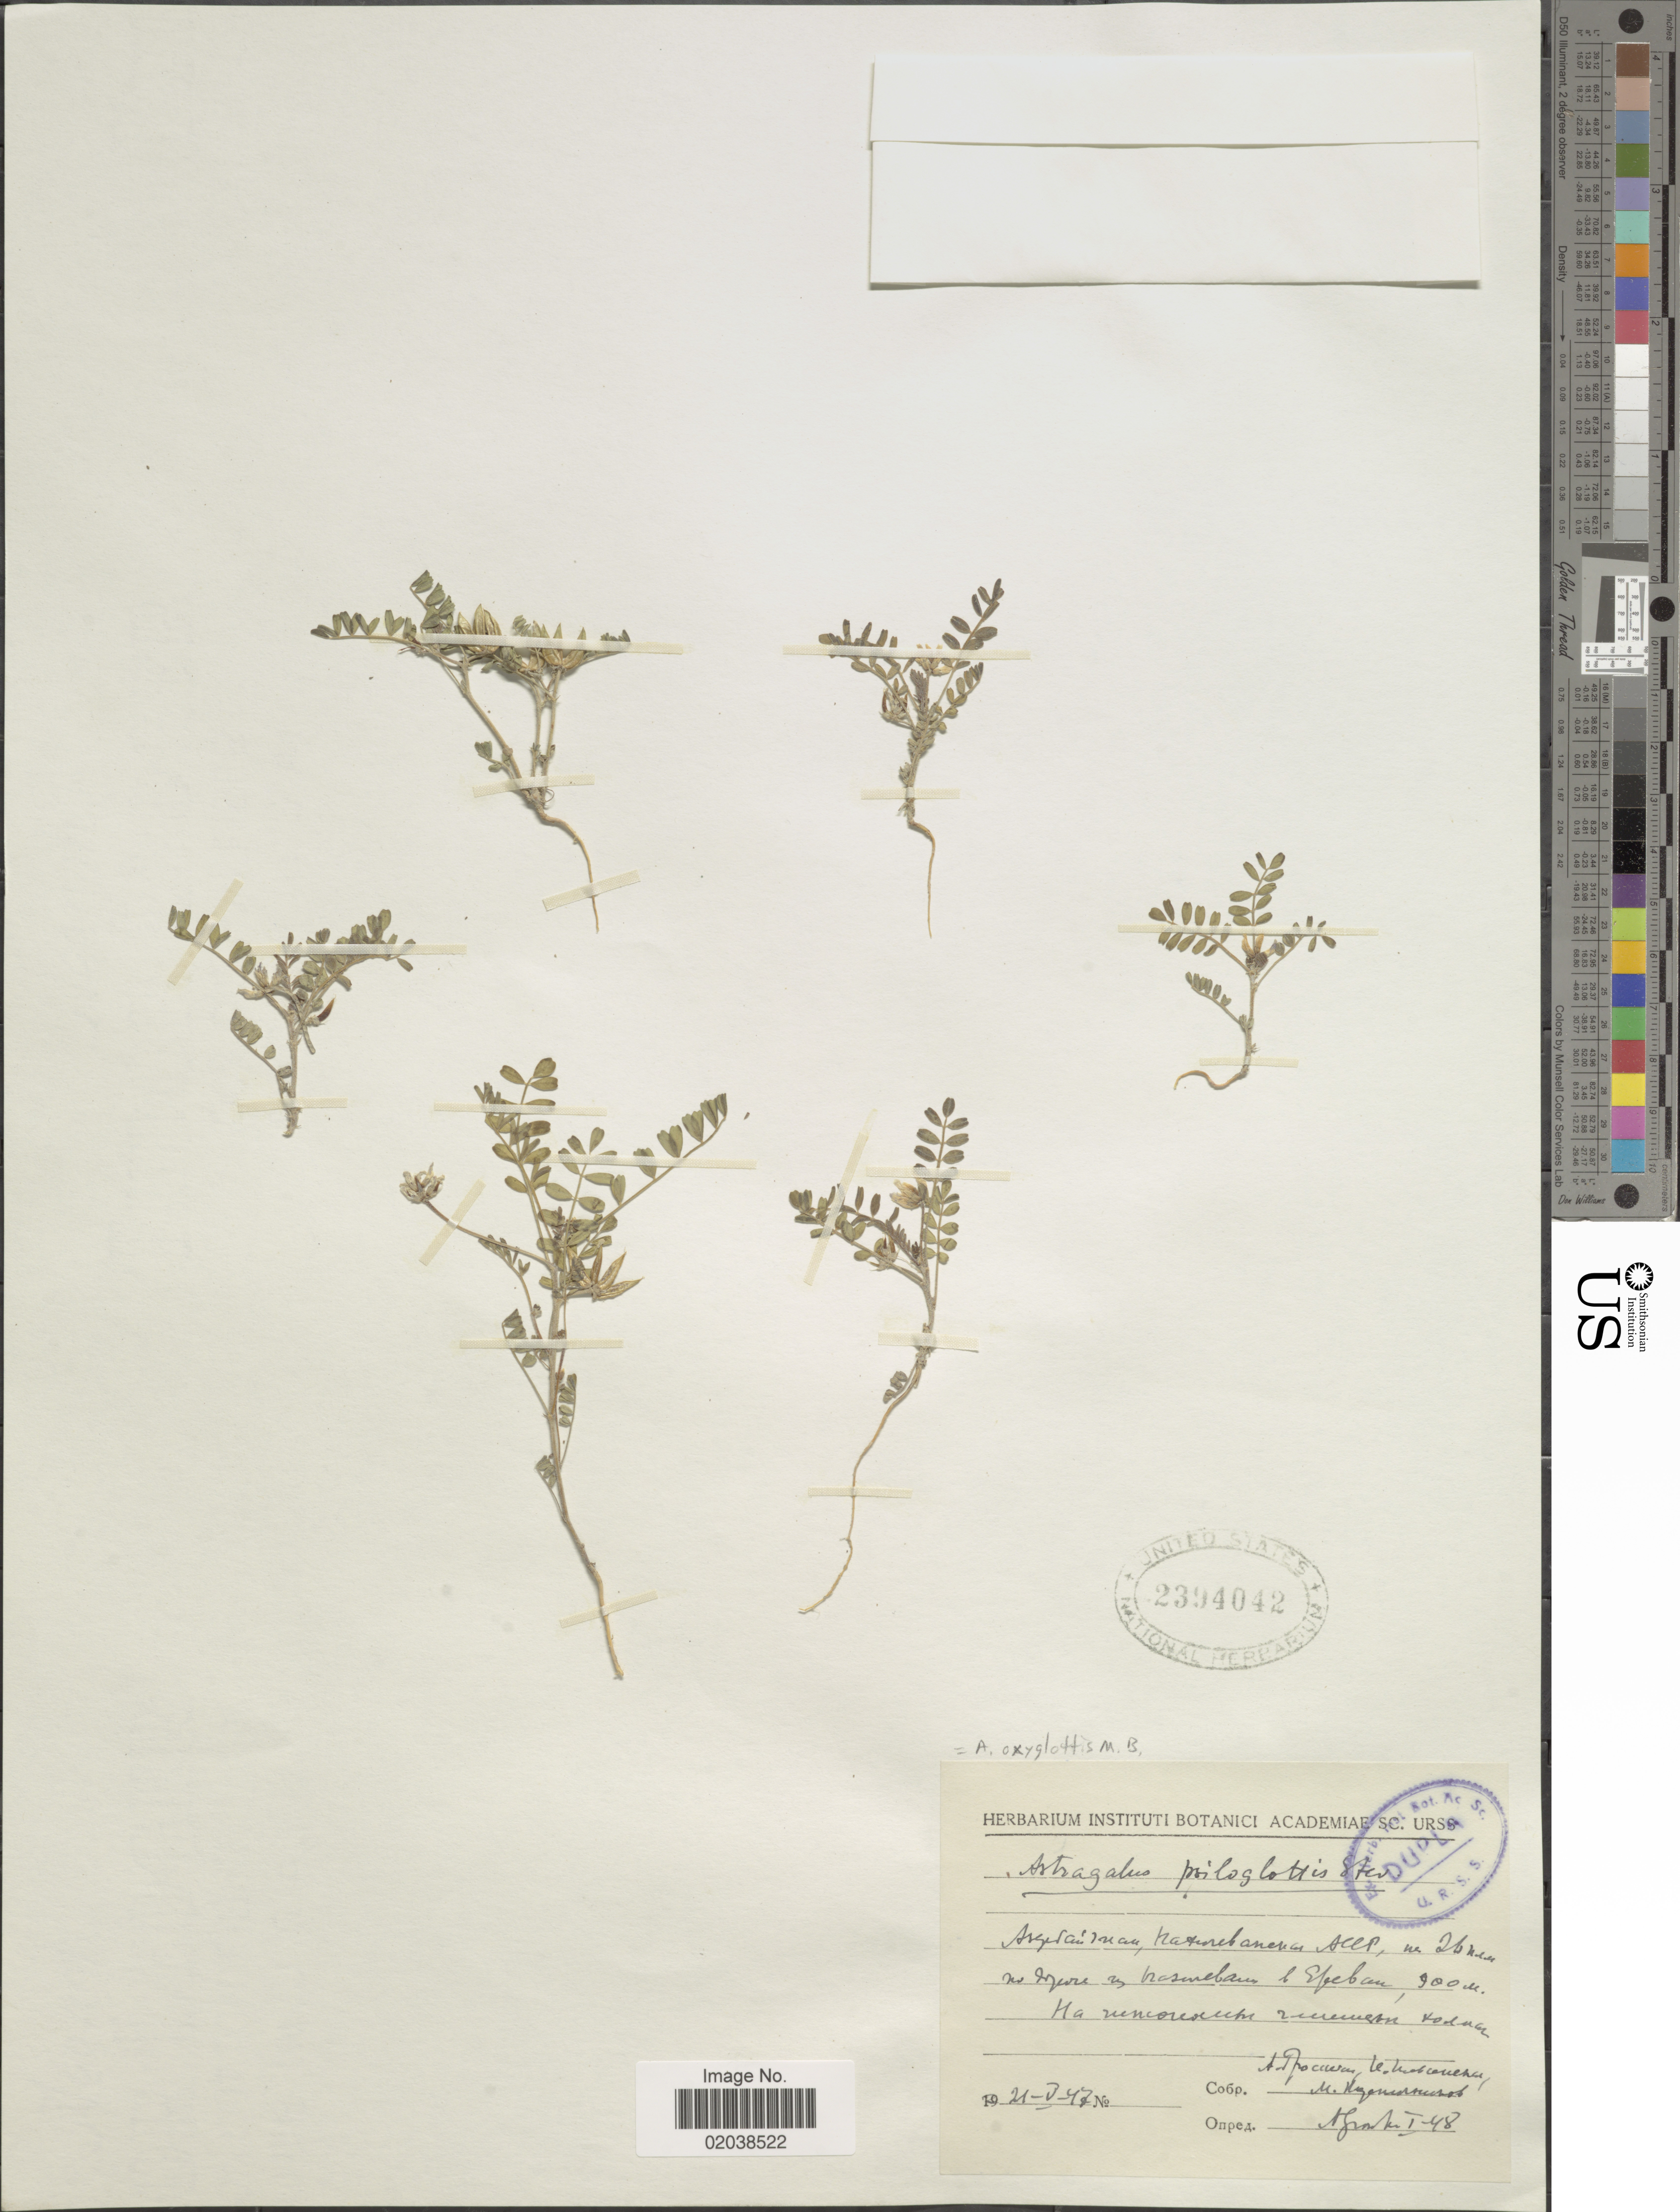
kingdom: Plantae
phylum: Tracheophyta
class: Magnoliopsida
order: Fabales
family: Fabaceae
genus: Astragalus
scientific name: Astragalus oxyglottis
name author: Steven ex M. Bieb.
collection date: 1947-05-21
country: Armenia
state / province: Yerevan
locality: On the road from Nakhichevan to Erevan.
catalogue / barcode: US 2394042